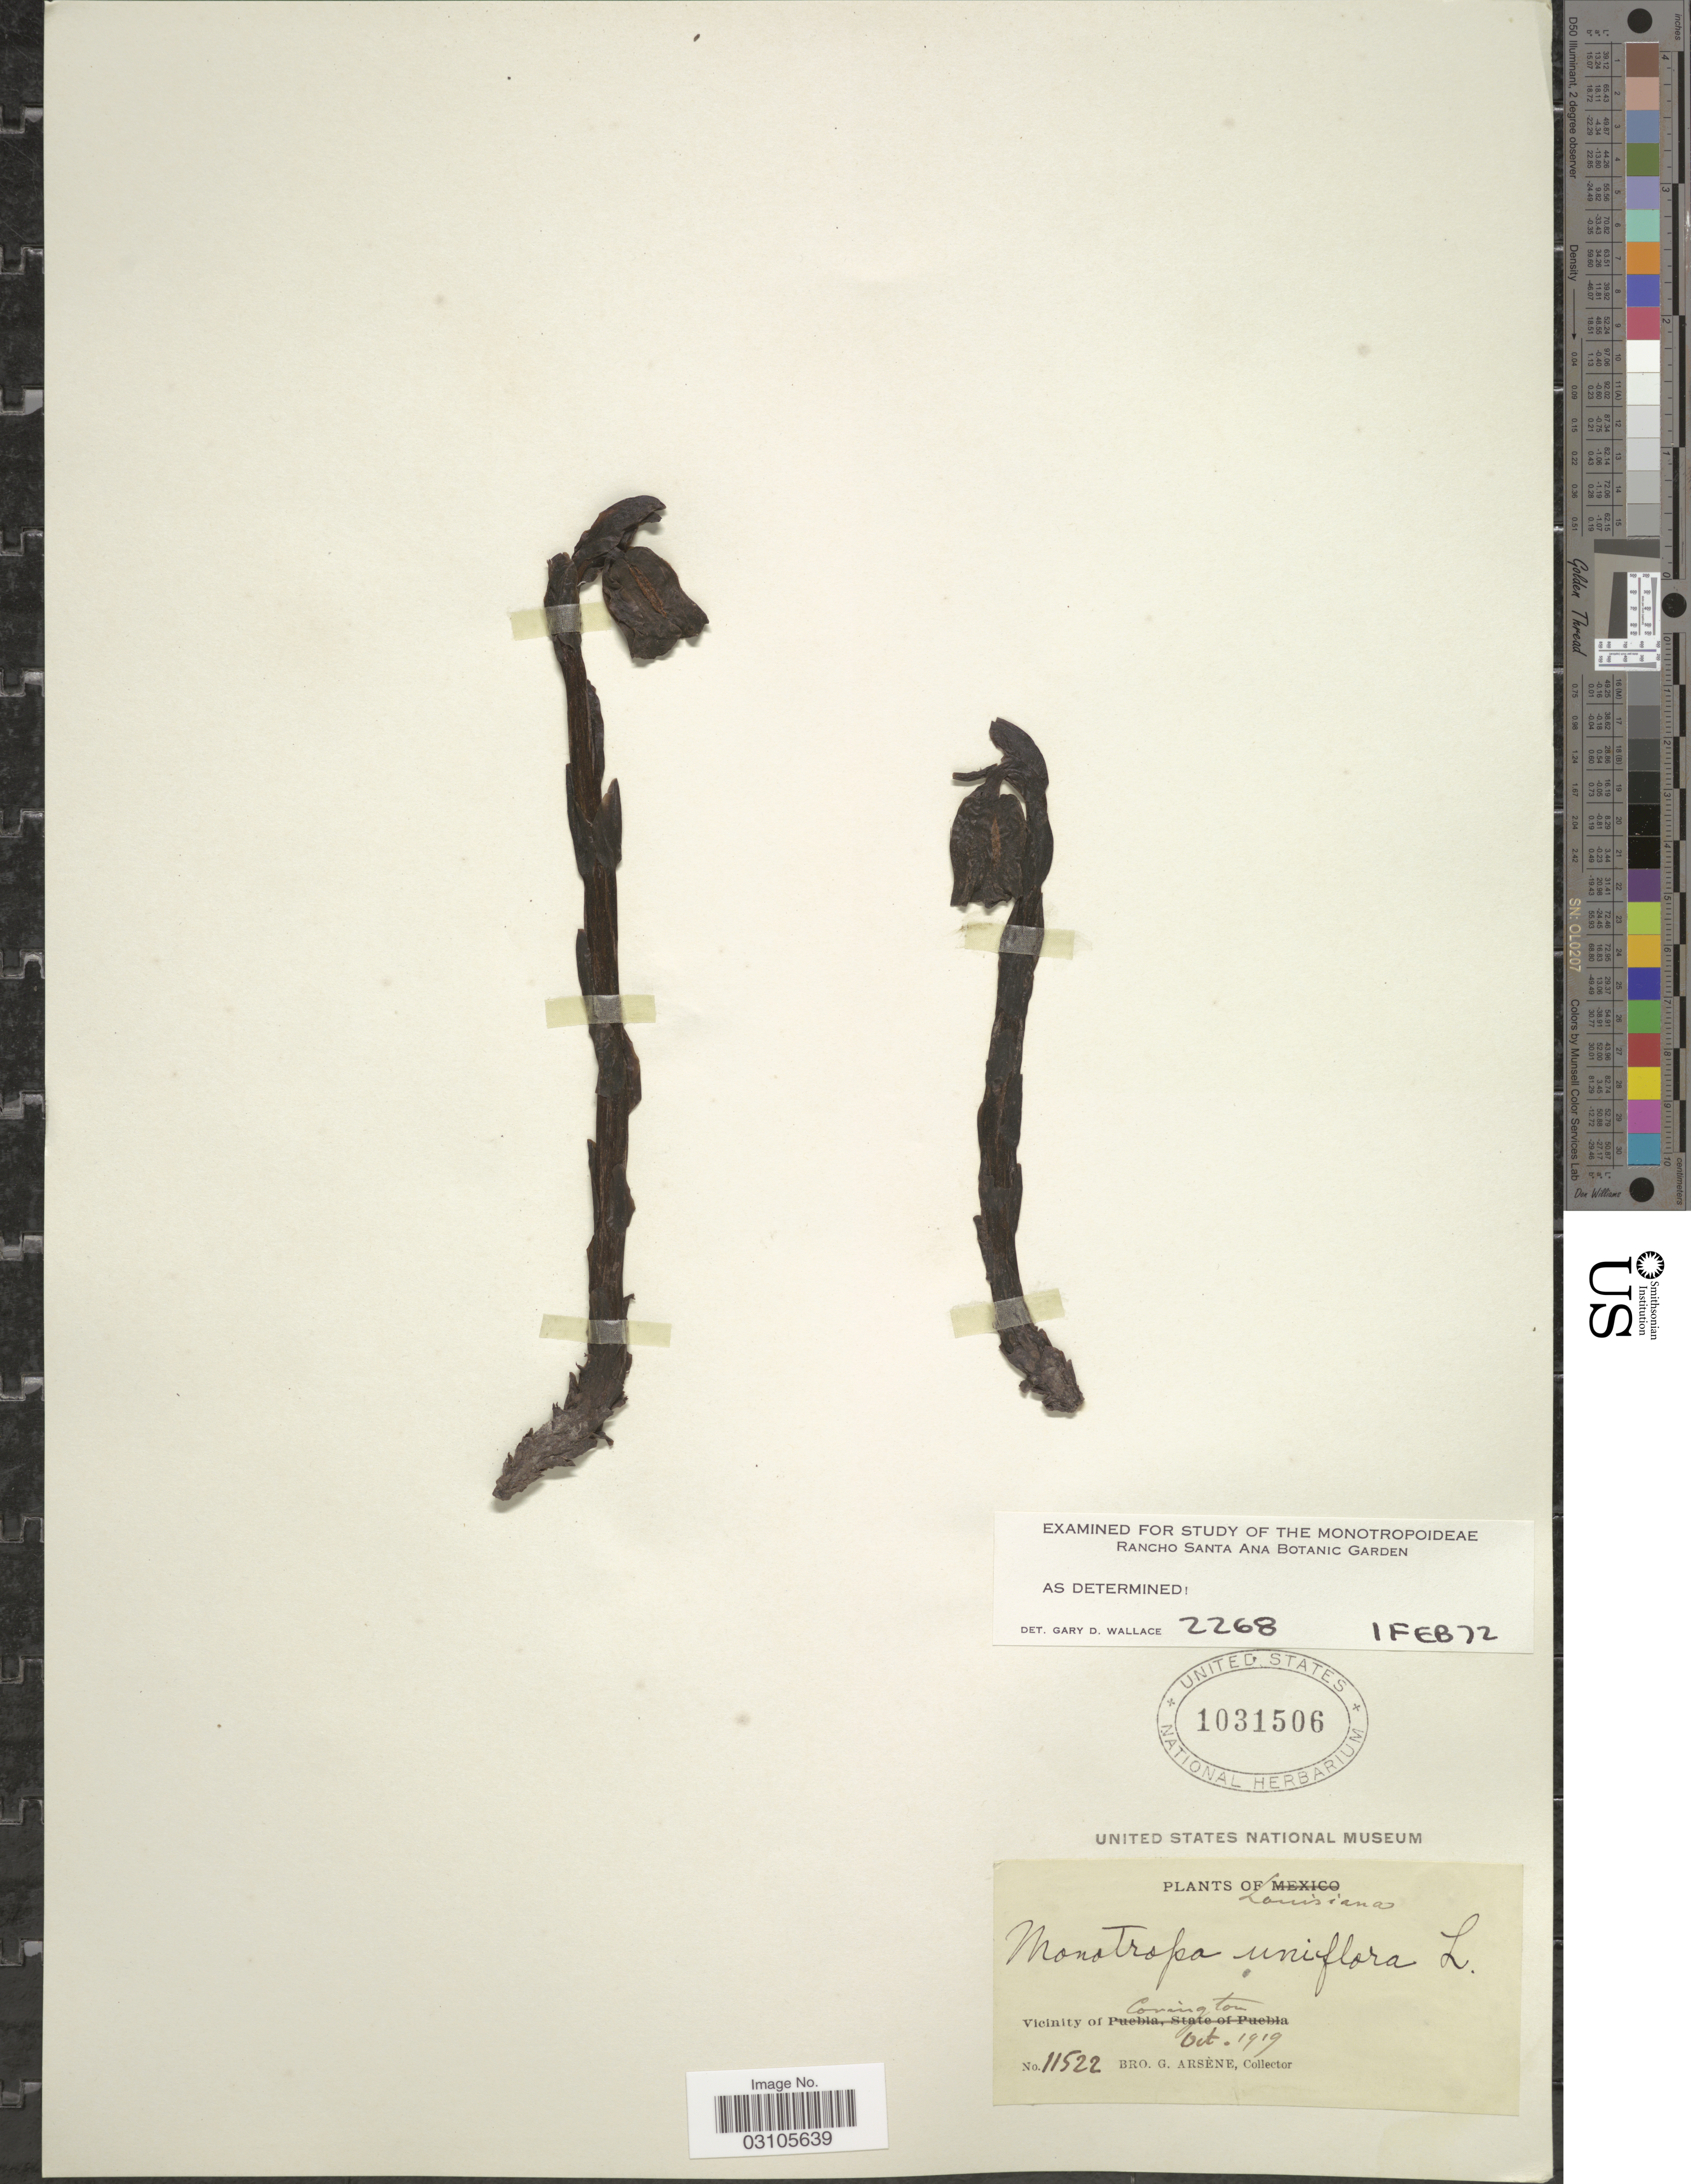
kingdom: Plantae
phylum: Tracheophyta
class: Magnoliopsida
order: Ericales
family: Ericaceae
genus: Monotropa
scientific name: Monotropa uniflora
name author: L.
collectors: Bro. G. Arsène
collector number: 11522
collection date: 1919-10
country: United States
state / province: Louisiana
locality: Vicinity of Covington.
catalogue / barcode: US 1031506